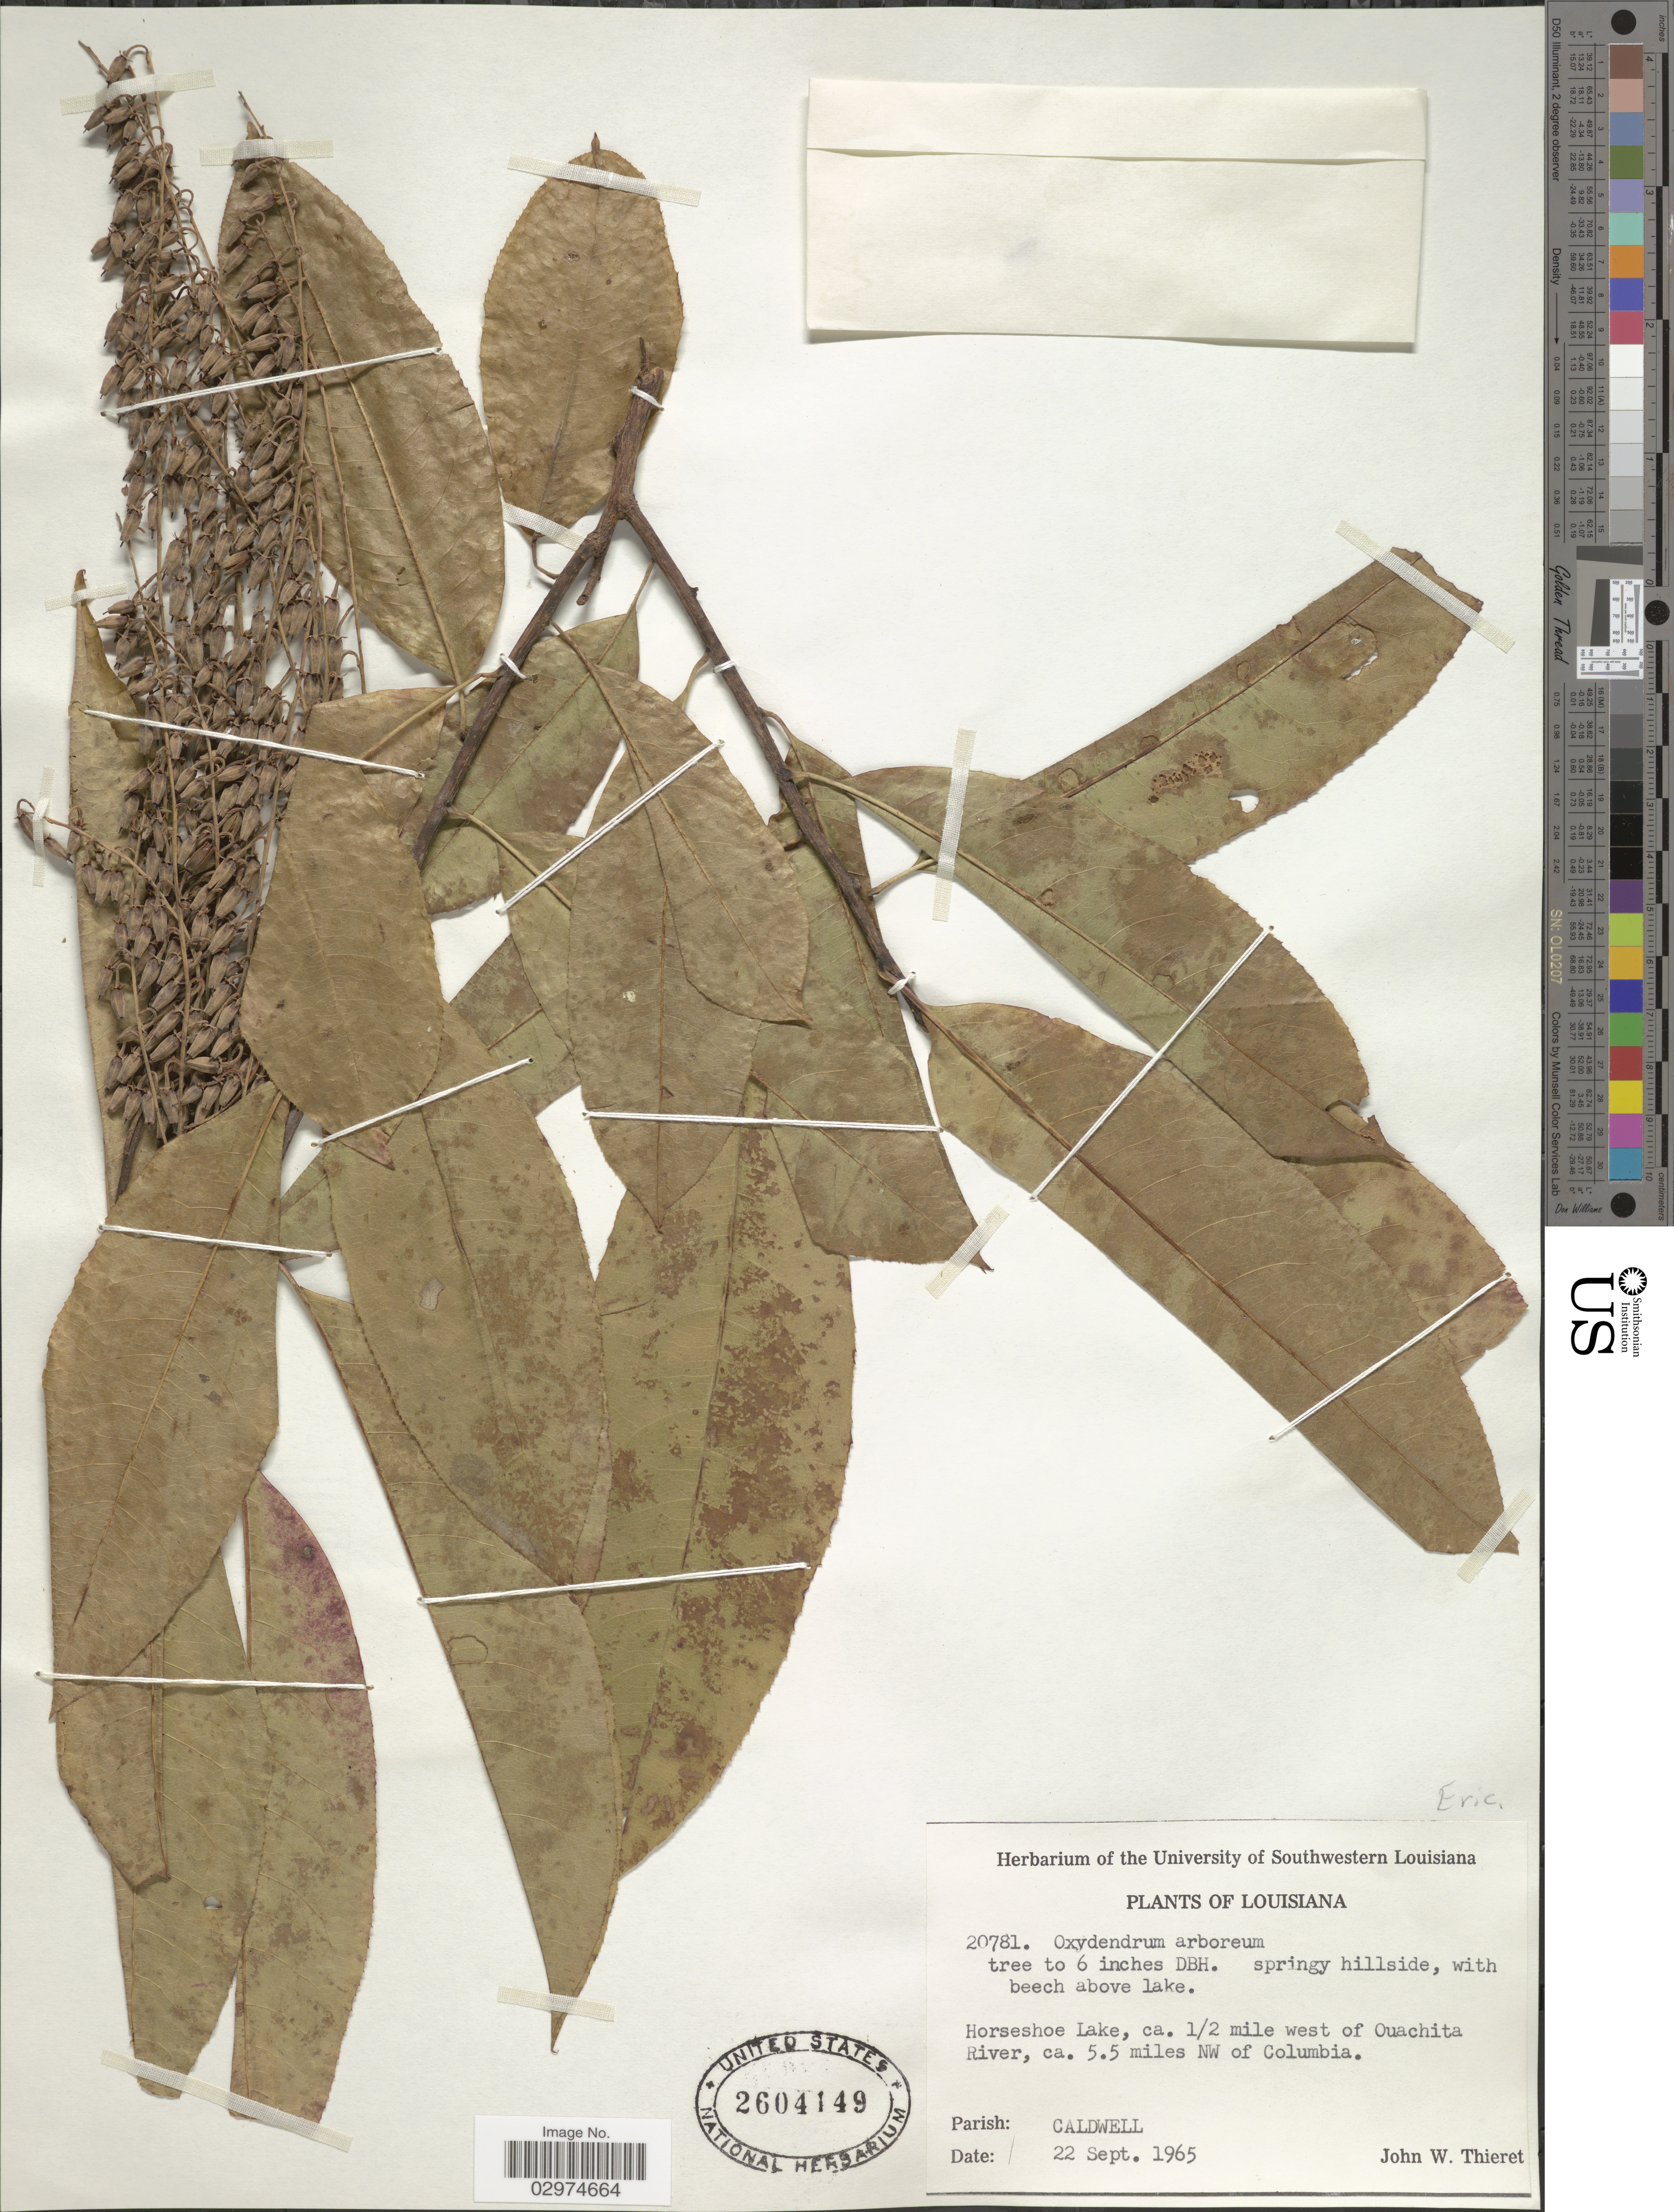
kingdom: Plantae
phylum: Tracheophyta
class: Magnoliopsida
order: Ericales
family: Ericaceae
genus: Oxydendrum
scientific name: Oxydendrum arboreum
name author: (L.) DC.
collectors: J. W. Thieret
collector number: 20781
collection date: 1965-09-22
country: United States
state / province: Louisiana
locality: Horsehoe Lake, ca. 1/2 mile west of Ouachita River, ca. 5.5 miles NW of Columbia. Parish: Caldwell.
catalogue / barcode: US 2604149